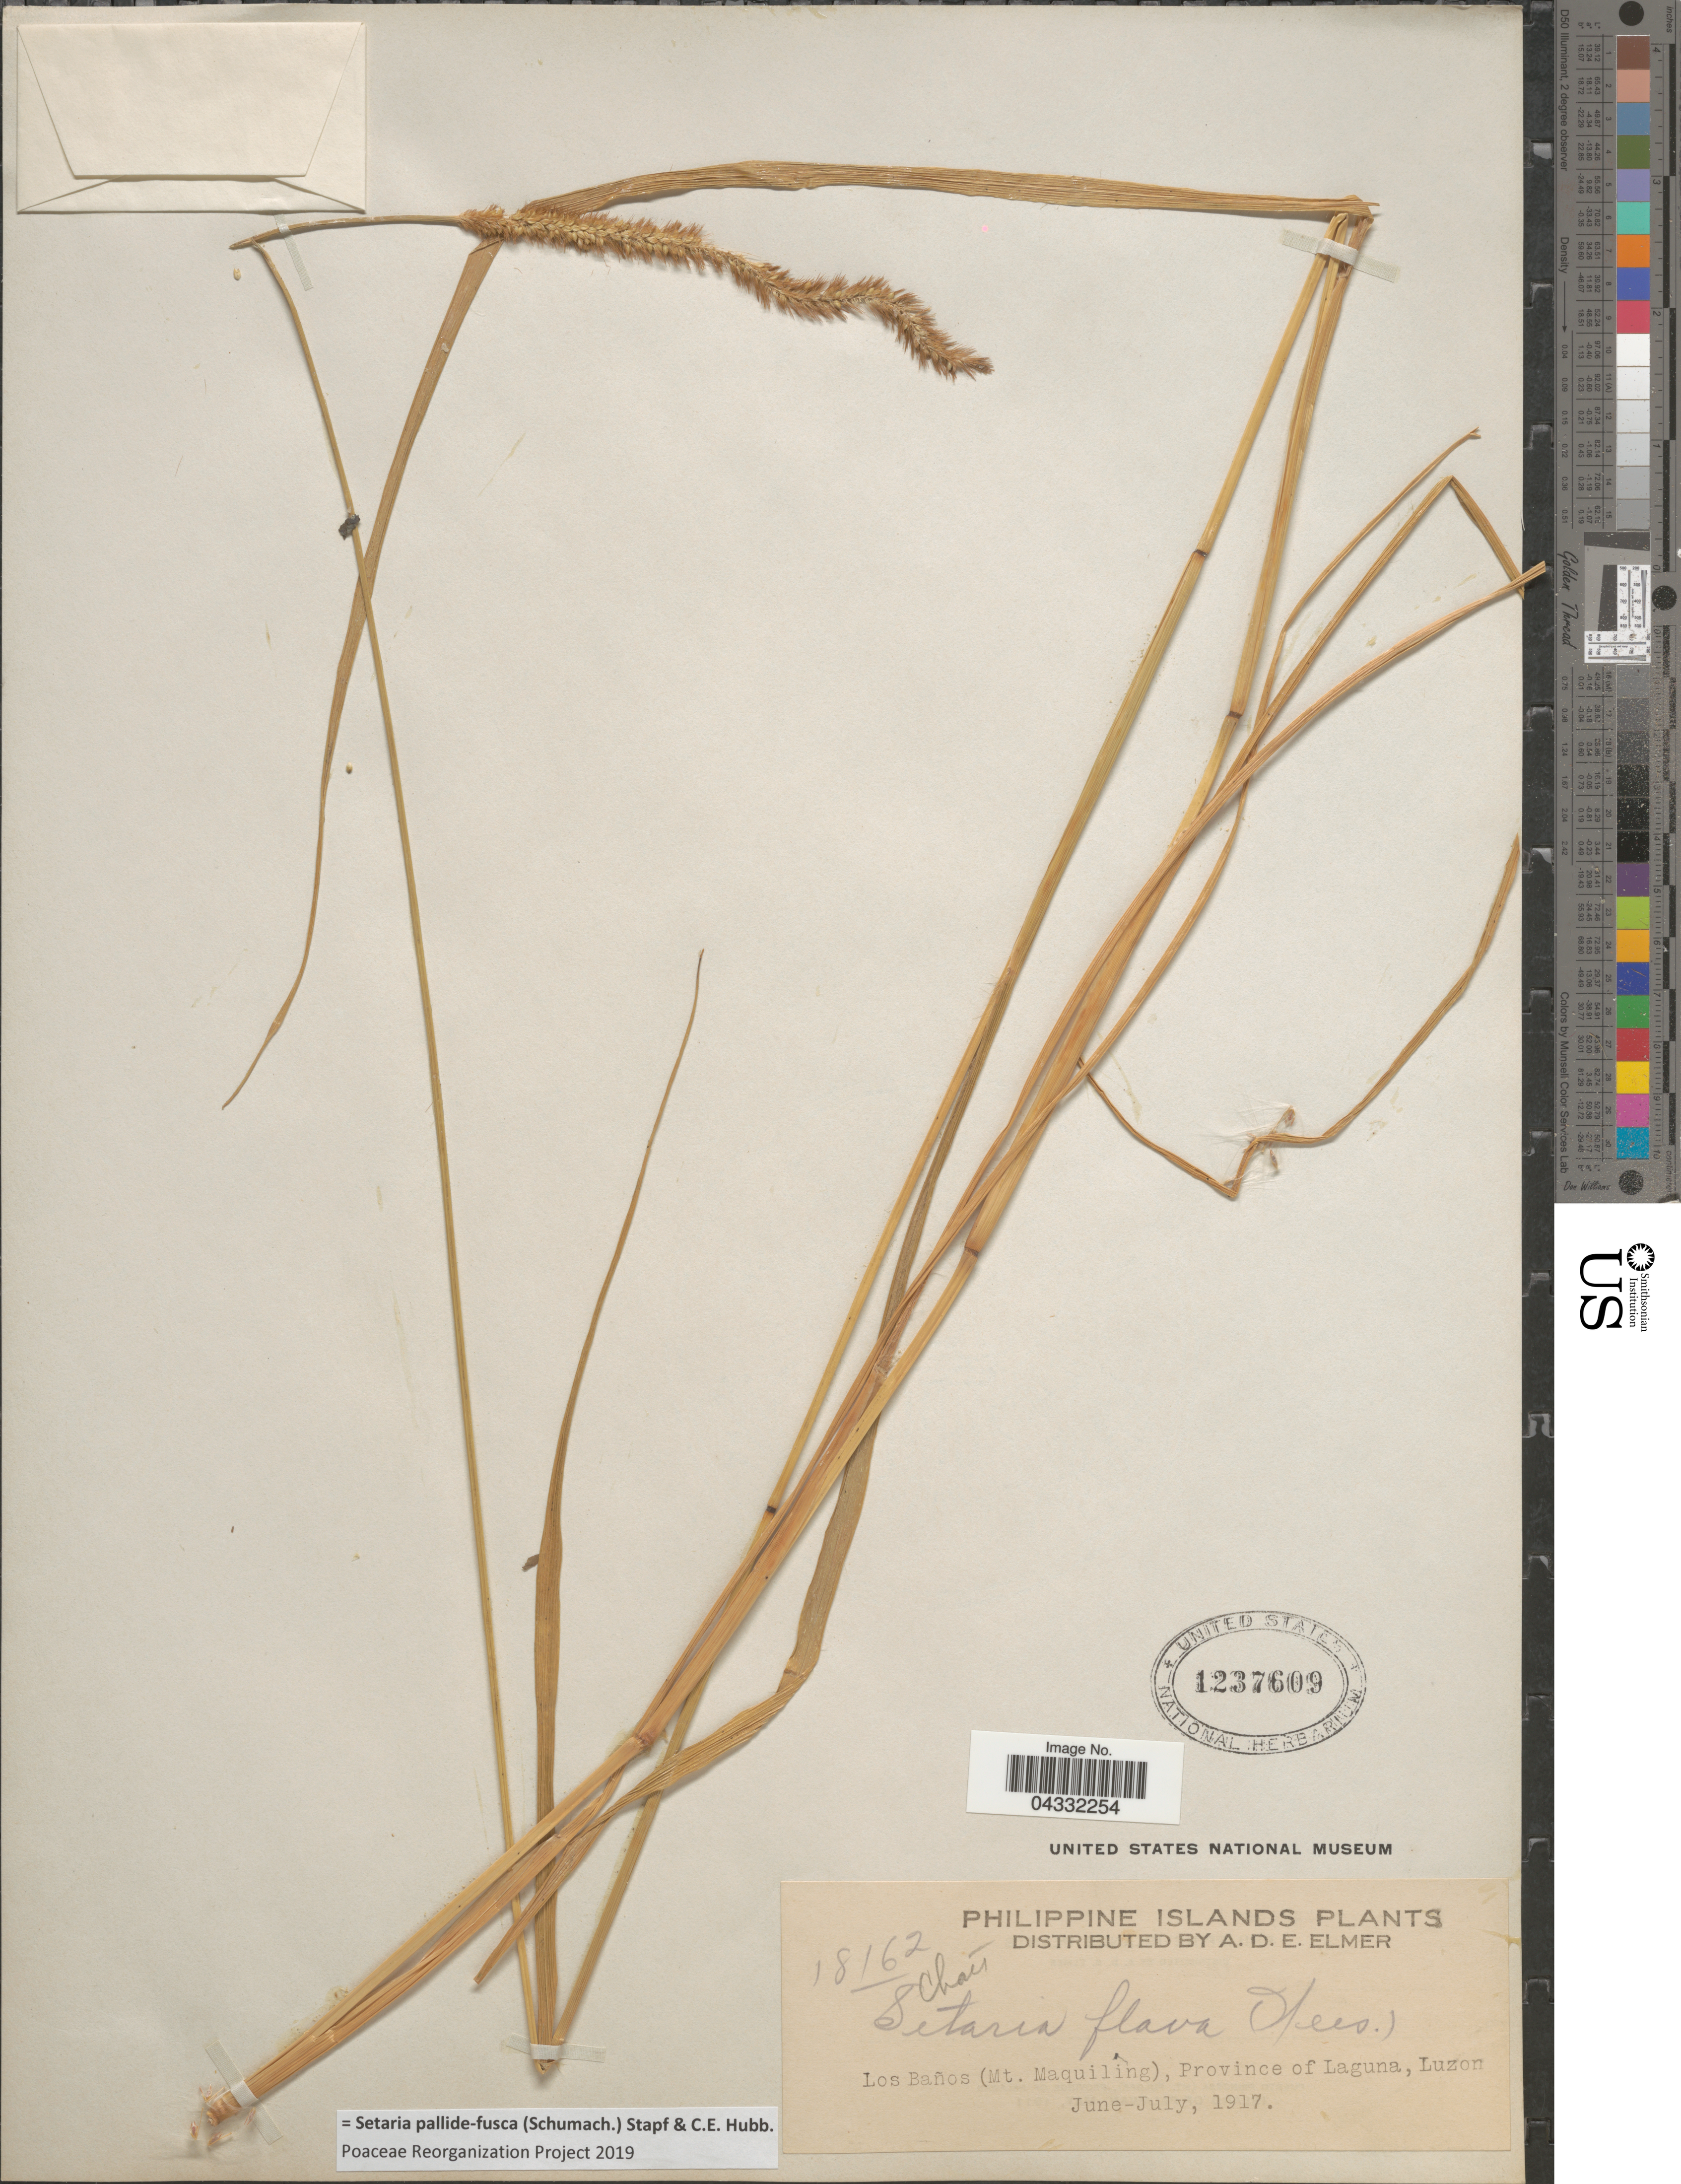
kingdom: Plantae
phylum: Tracheophyta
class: Liliopsida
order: Poales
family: Poaceae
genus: Setaria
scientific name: Setaria pallide-fusca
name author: (Schumach.) Stapf & C.E. Hubb.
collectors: A. D. E. Elmer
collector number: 18162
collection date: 1917-06/1917-07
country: Philippines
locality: Philippine Islands. Los Baños (Mt. Maquiling), Province of Laguna, Luzon.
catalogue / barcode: US 1237609